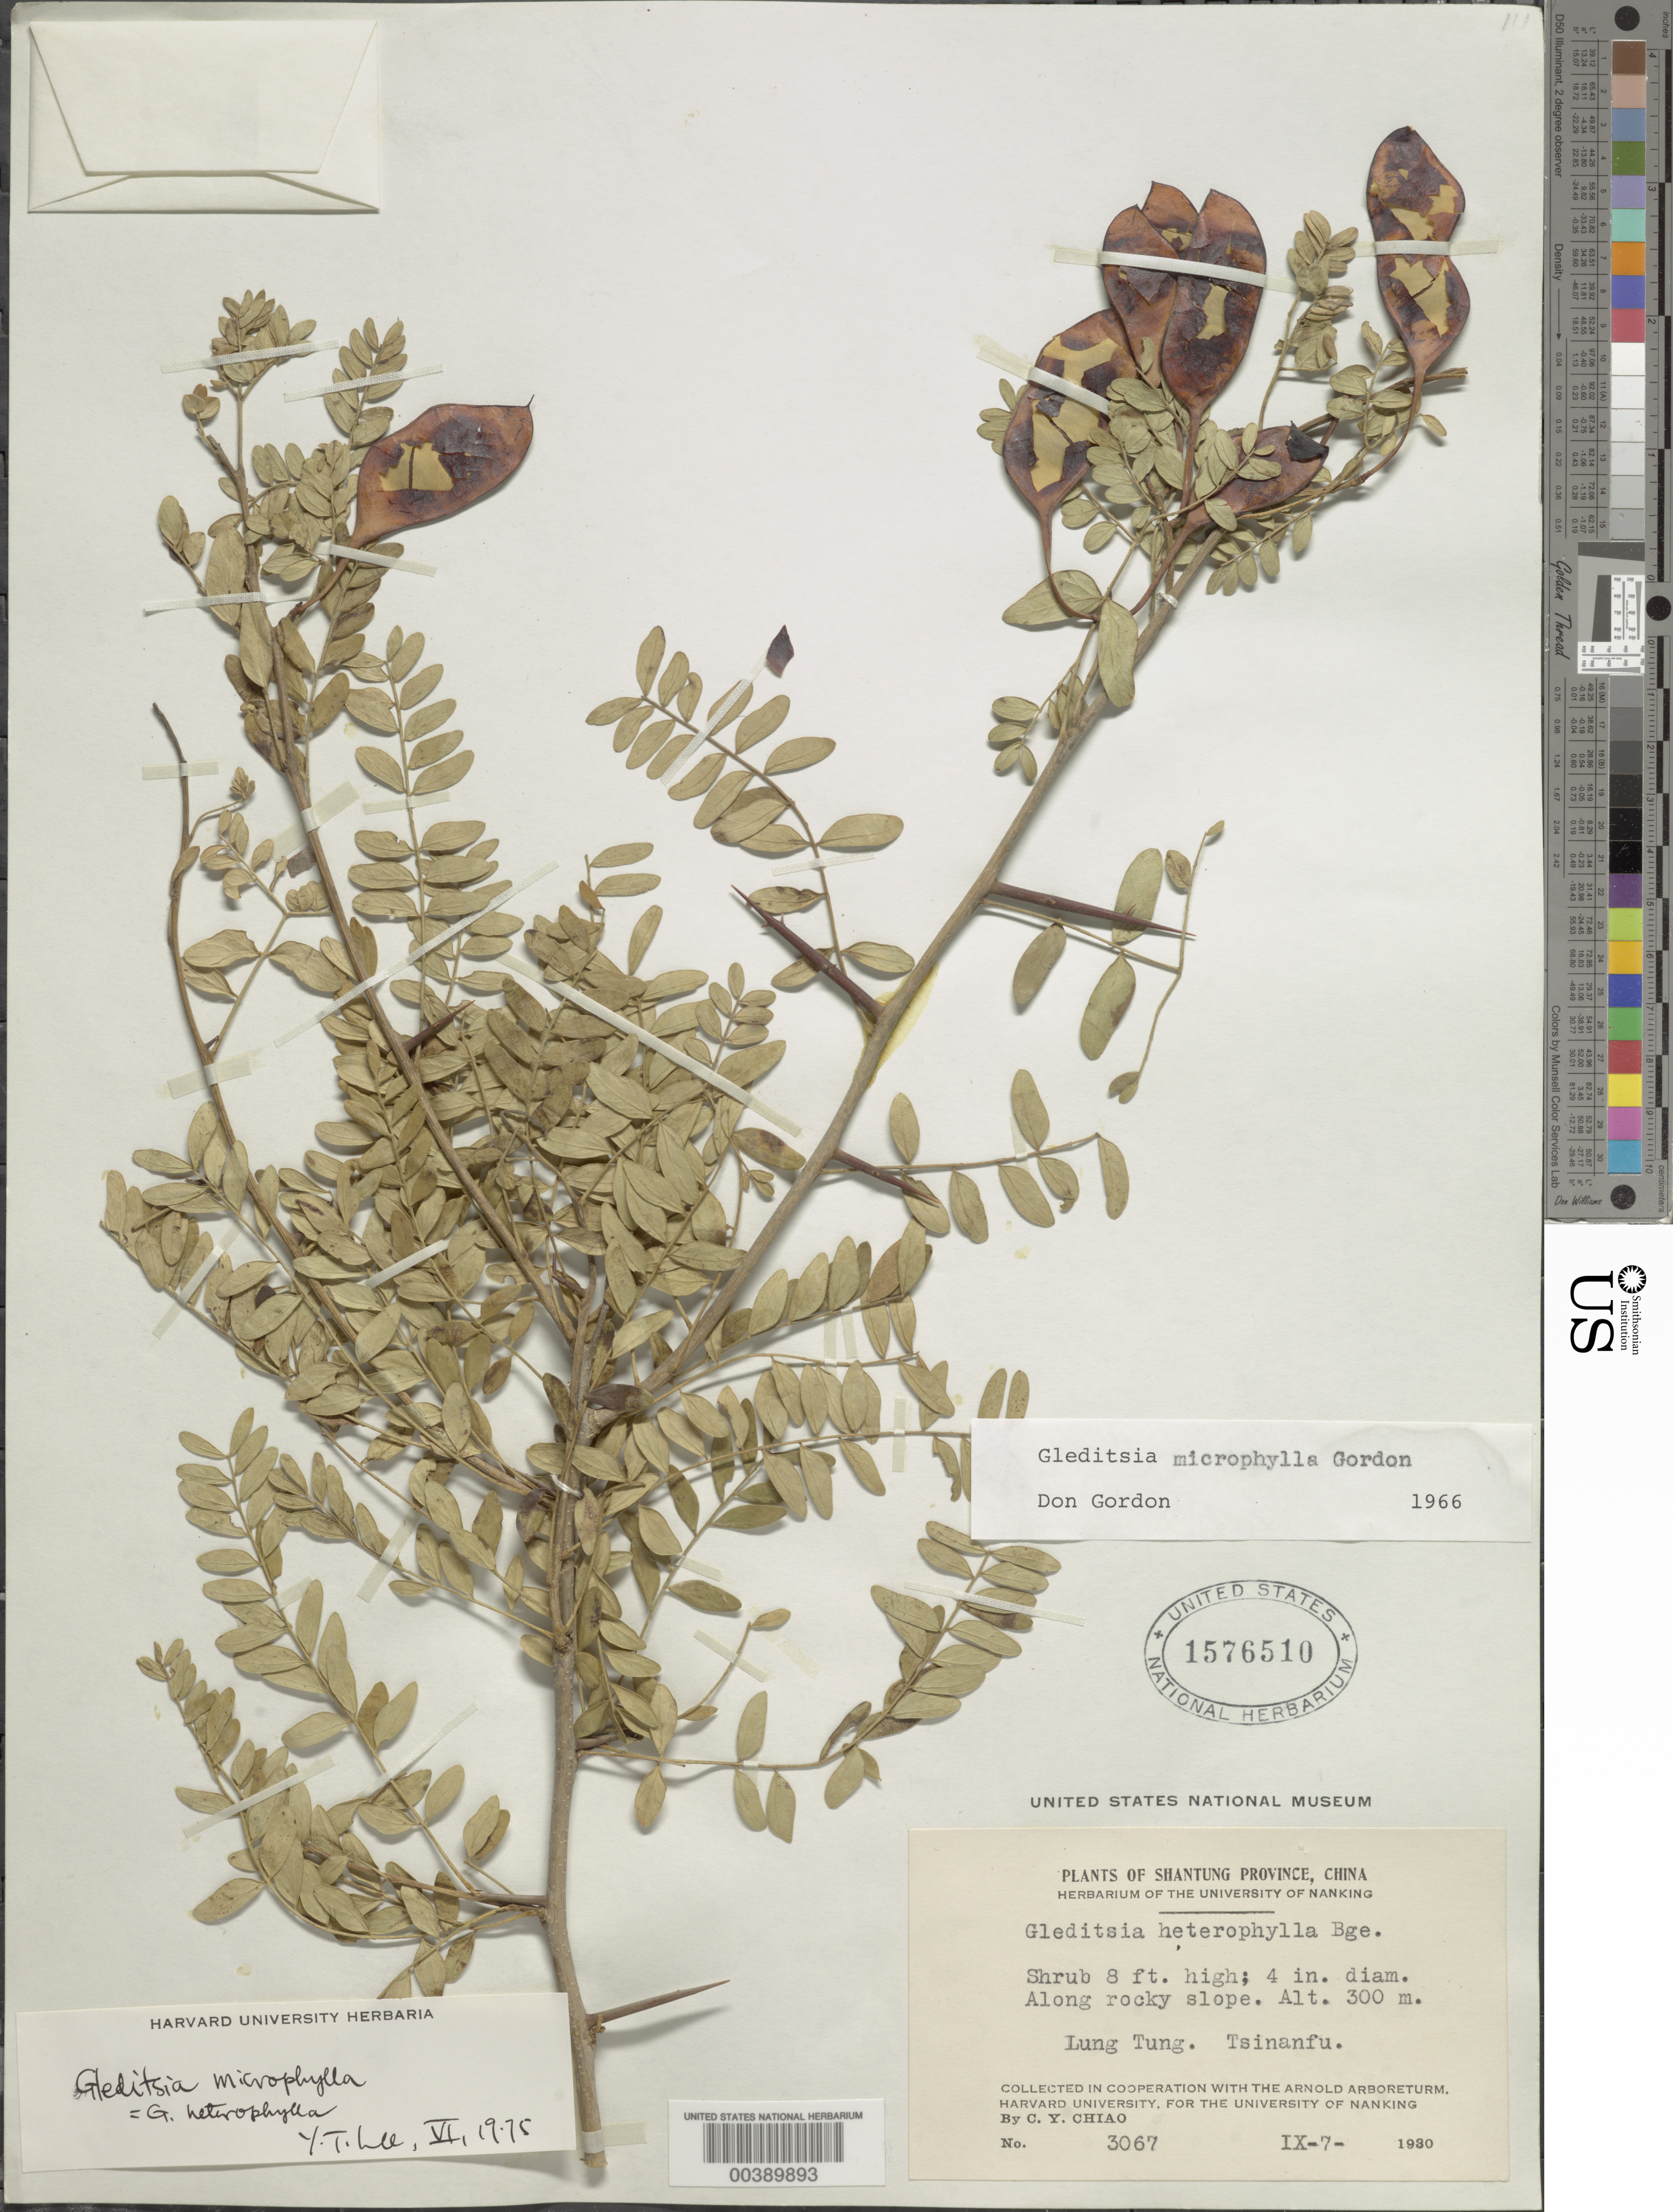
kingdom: Plantae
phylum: Tracheophyta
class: Magnoliopsida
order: Fabales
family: Fabaceae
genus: Gleditsia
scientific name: Gleditsia microphylla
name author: D.A. Gordon ex Y.T. Lee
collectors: C. Y. Chiao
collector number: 3067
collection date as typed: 07 Sep 1930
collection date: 1930-09-07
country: China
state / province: Shandong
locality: Lung tung; tsinanfu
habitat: Along rocky slope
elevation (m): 300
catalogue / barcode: US 1576510